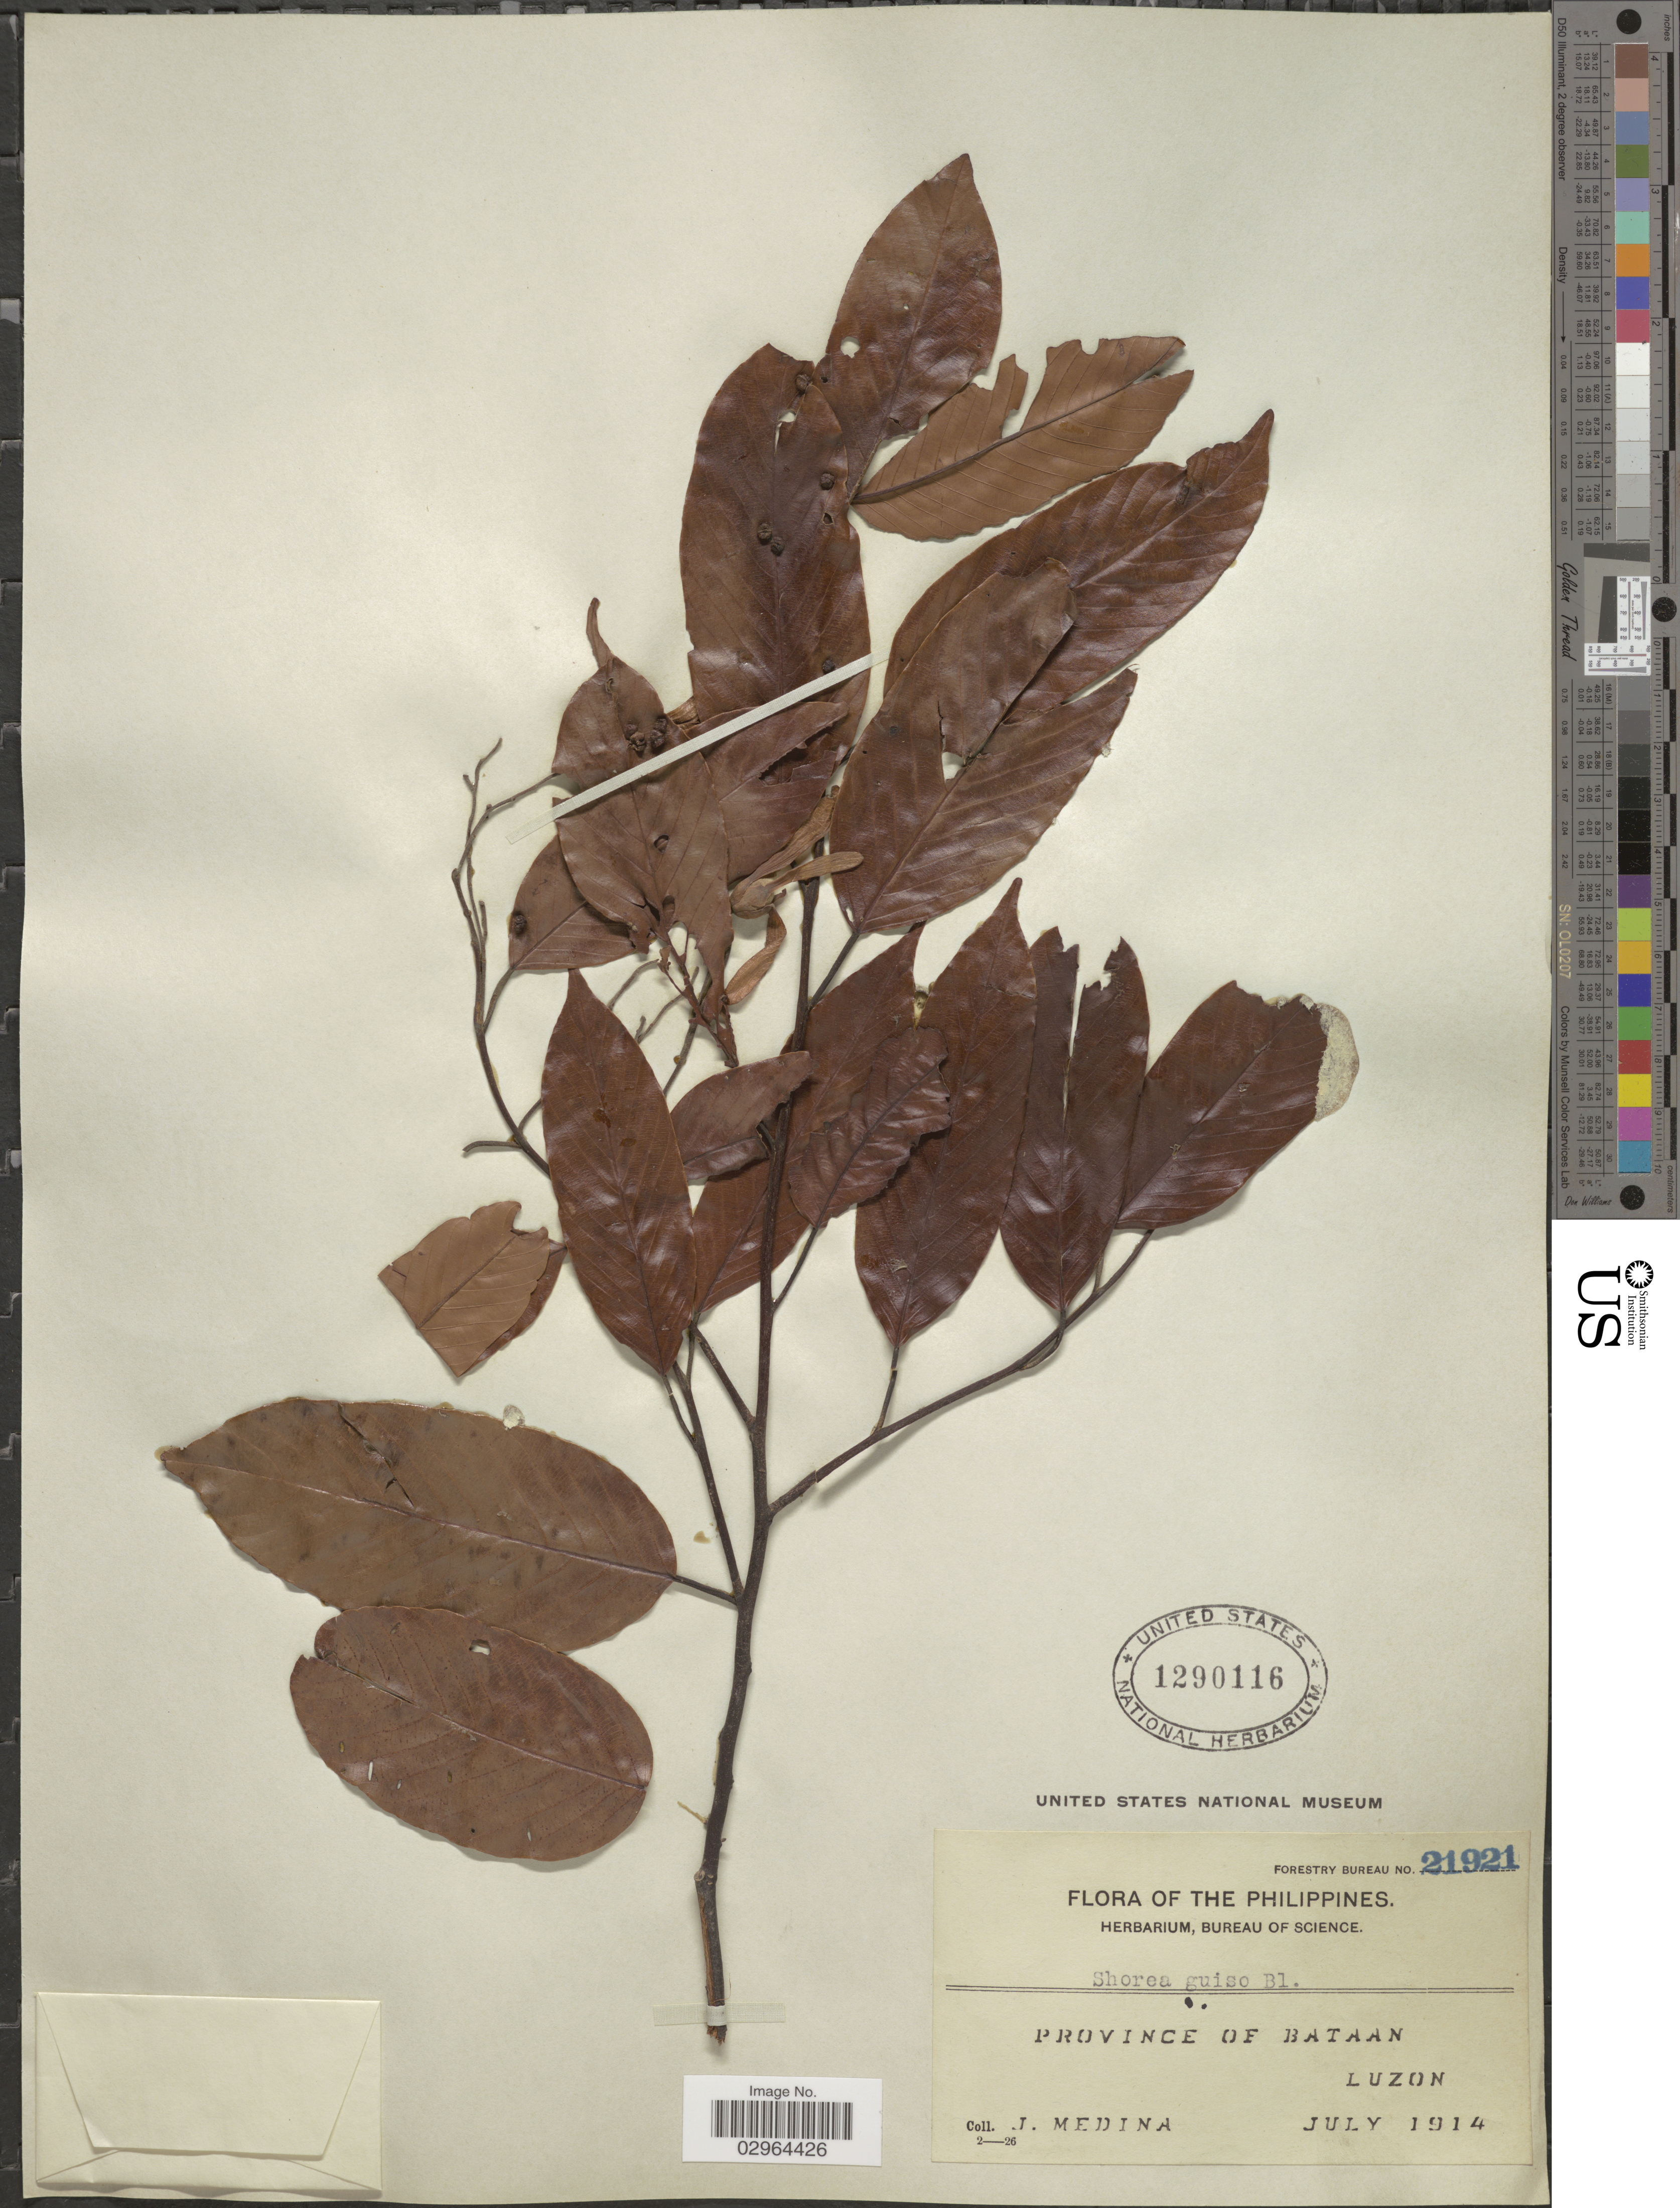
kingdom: Plantae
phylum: Tracheophyta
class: Magnoliopsida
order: Malvales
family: Dipterocarpaceae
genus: Shorea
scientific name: Shorea guiso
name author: (Blanco) Blume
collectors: J. Medina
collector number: Forestry Bureau 21921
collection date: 1914-07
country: Philippines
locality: Province of Bataan, Luzon.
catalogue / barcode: US 1290116